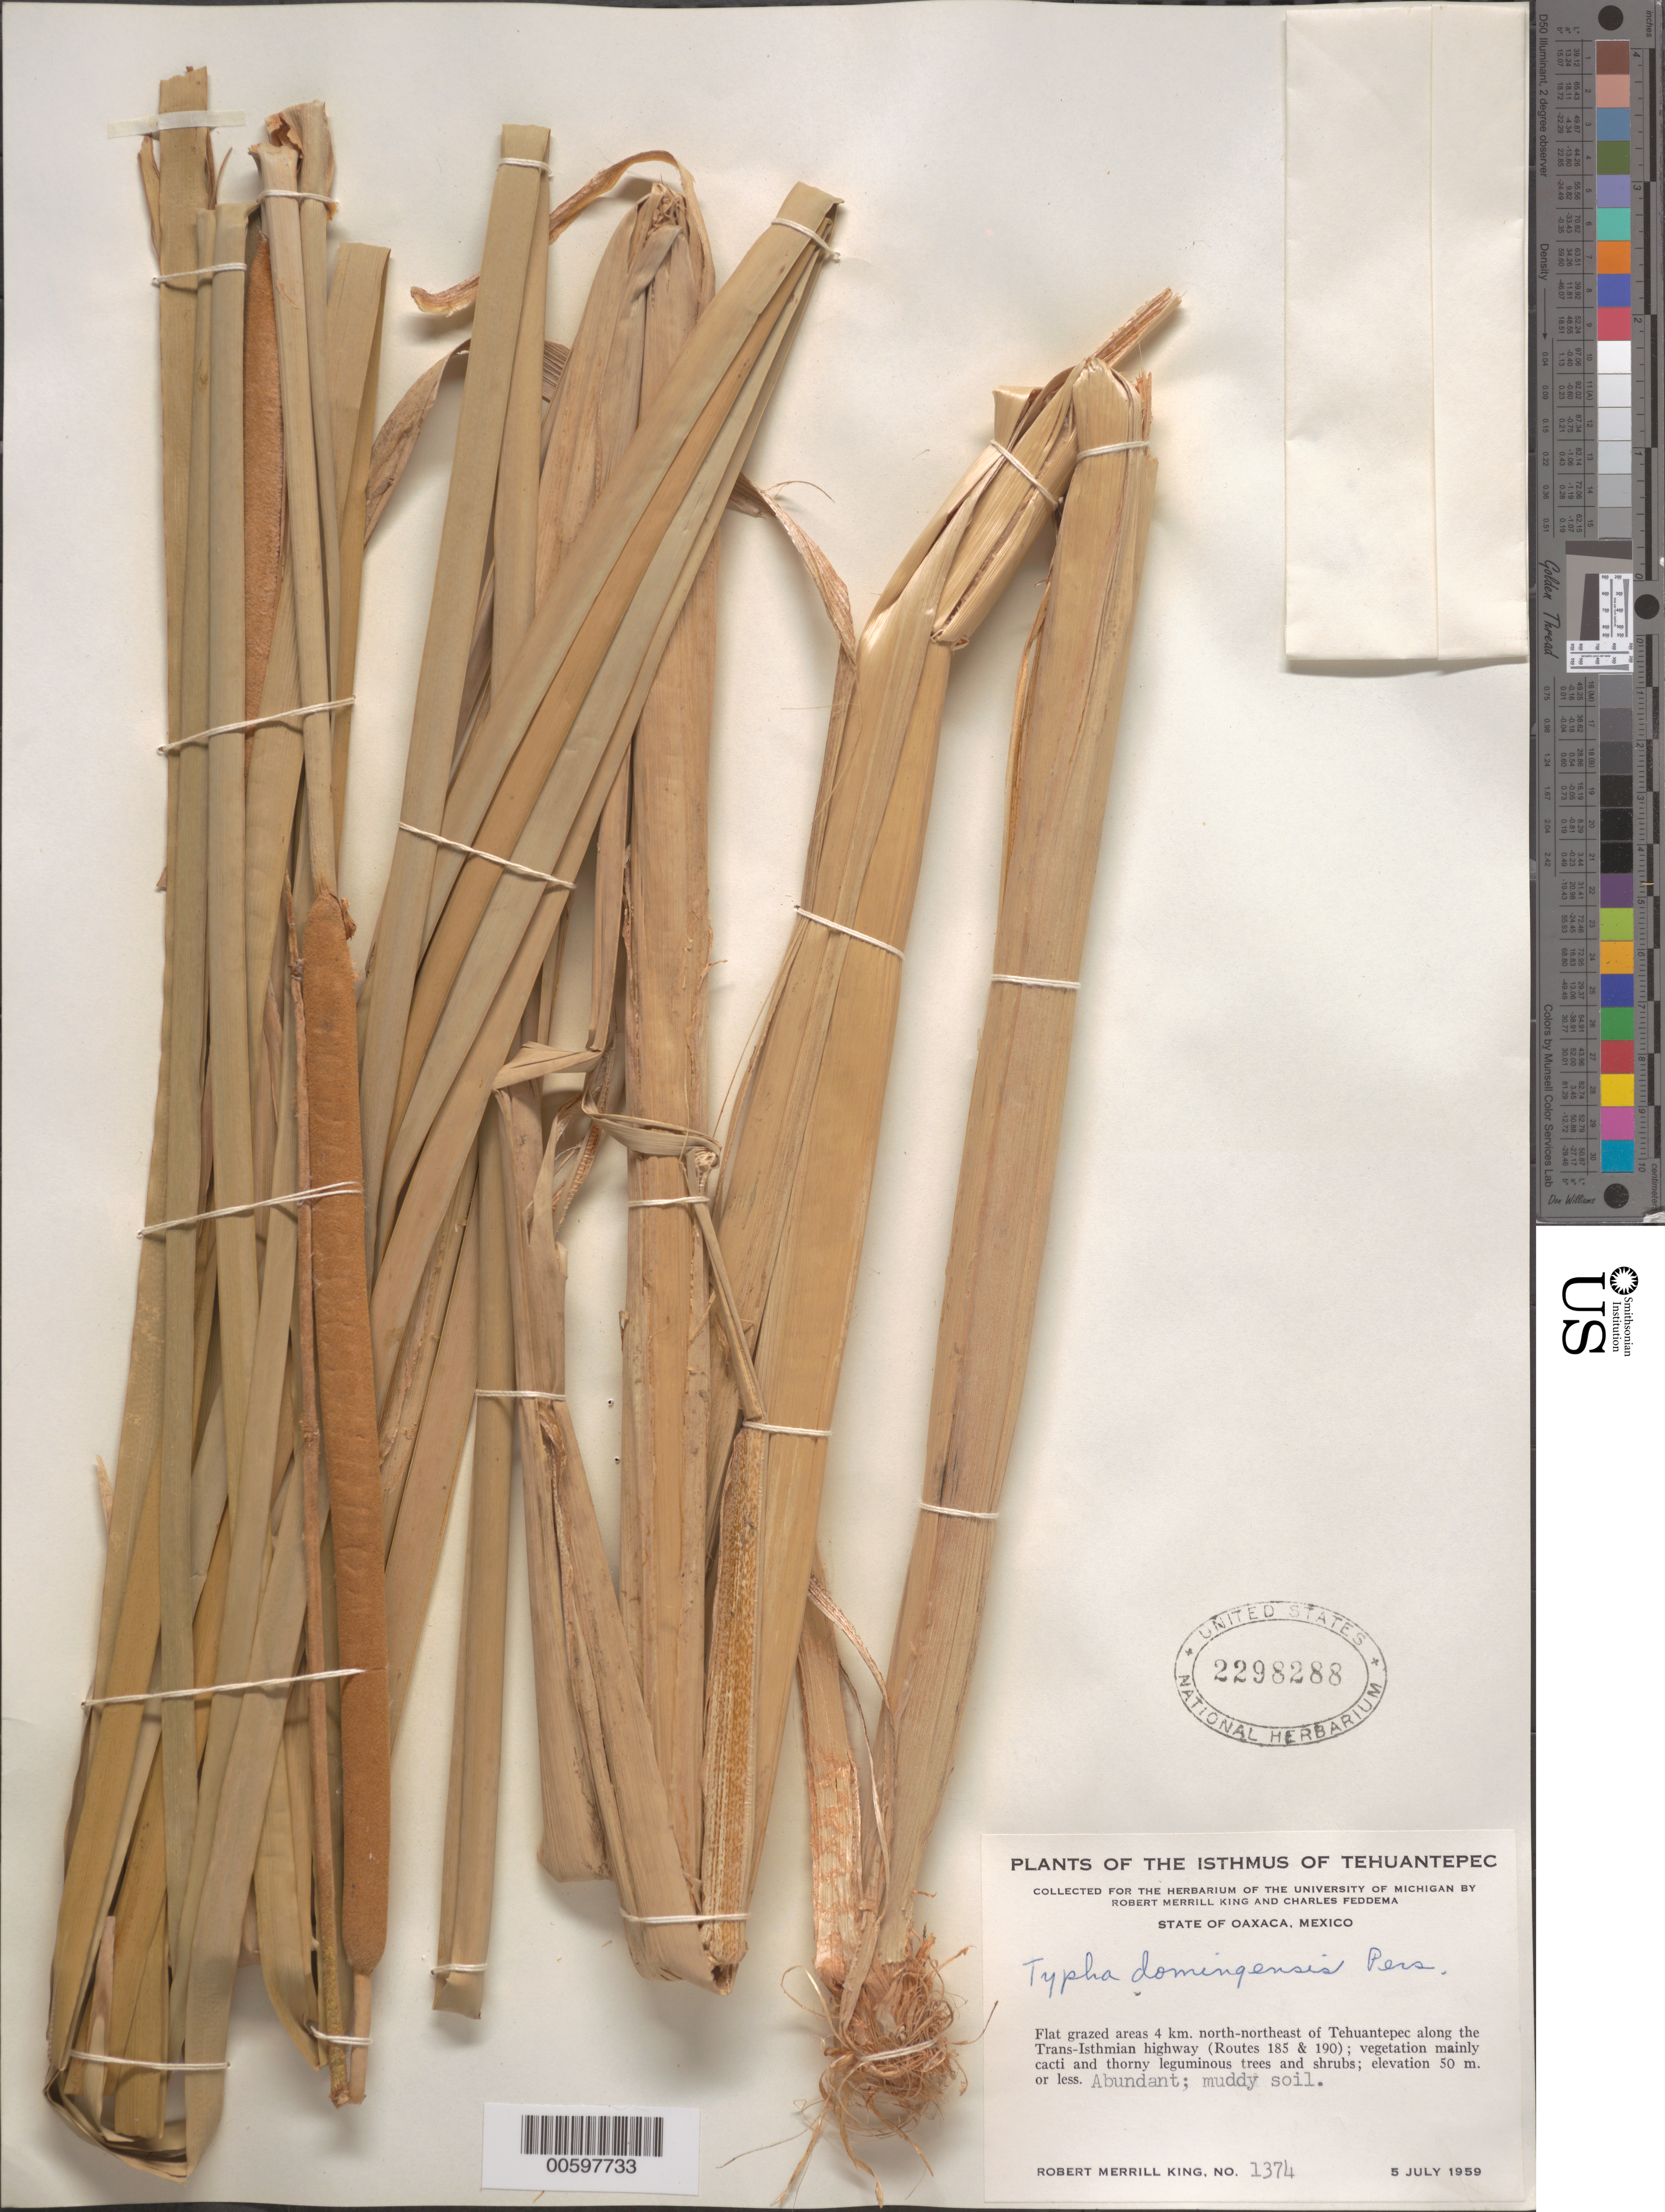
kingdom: Plantae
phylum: Tracheophyta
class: Liliopsida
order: Poales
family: Typhaceae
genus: Typha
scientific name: Typha domingensis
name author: Pers.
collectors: R. M. King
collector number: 1374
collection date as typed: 05 Jul 1959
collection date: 1959-07-05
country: Mexico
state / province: Oaxaca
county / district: Tehuantepec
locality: NNE of Tehuantepec along the Trans-Isthmain highway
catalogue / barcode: US 2998288